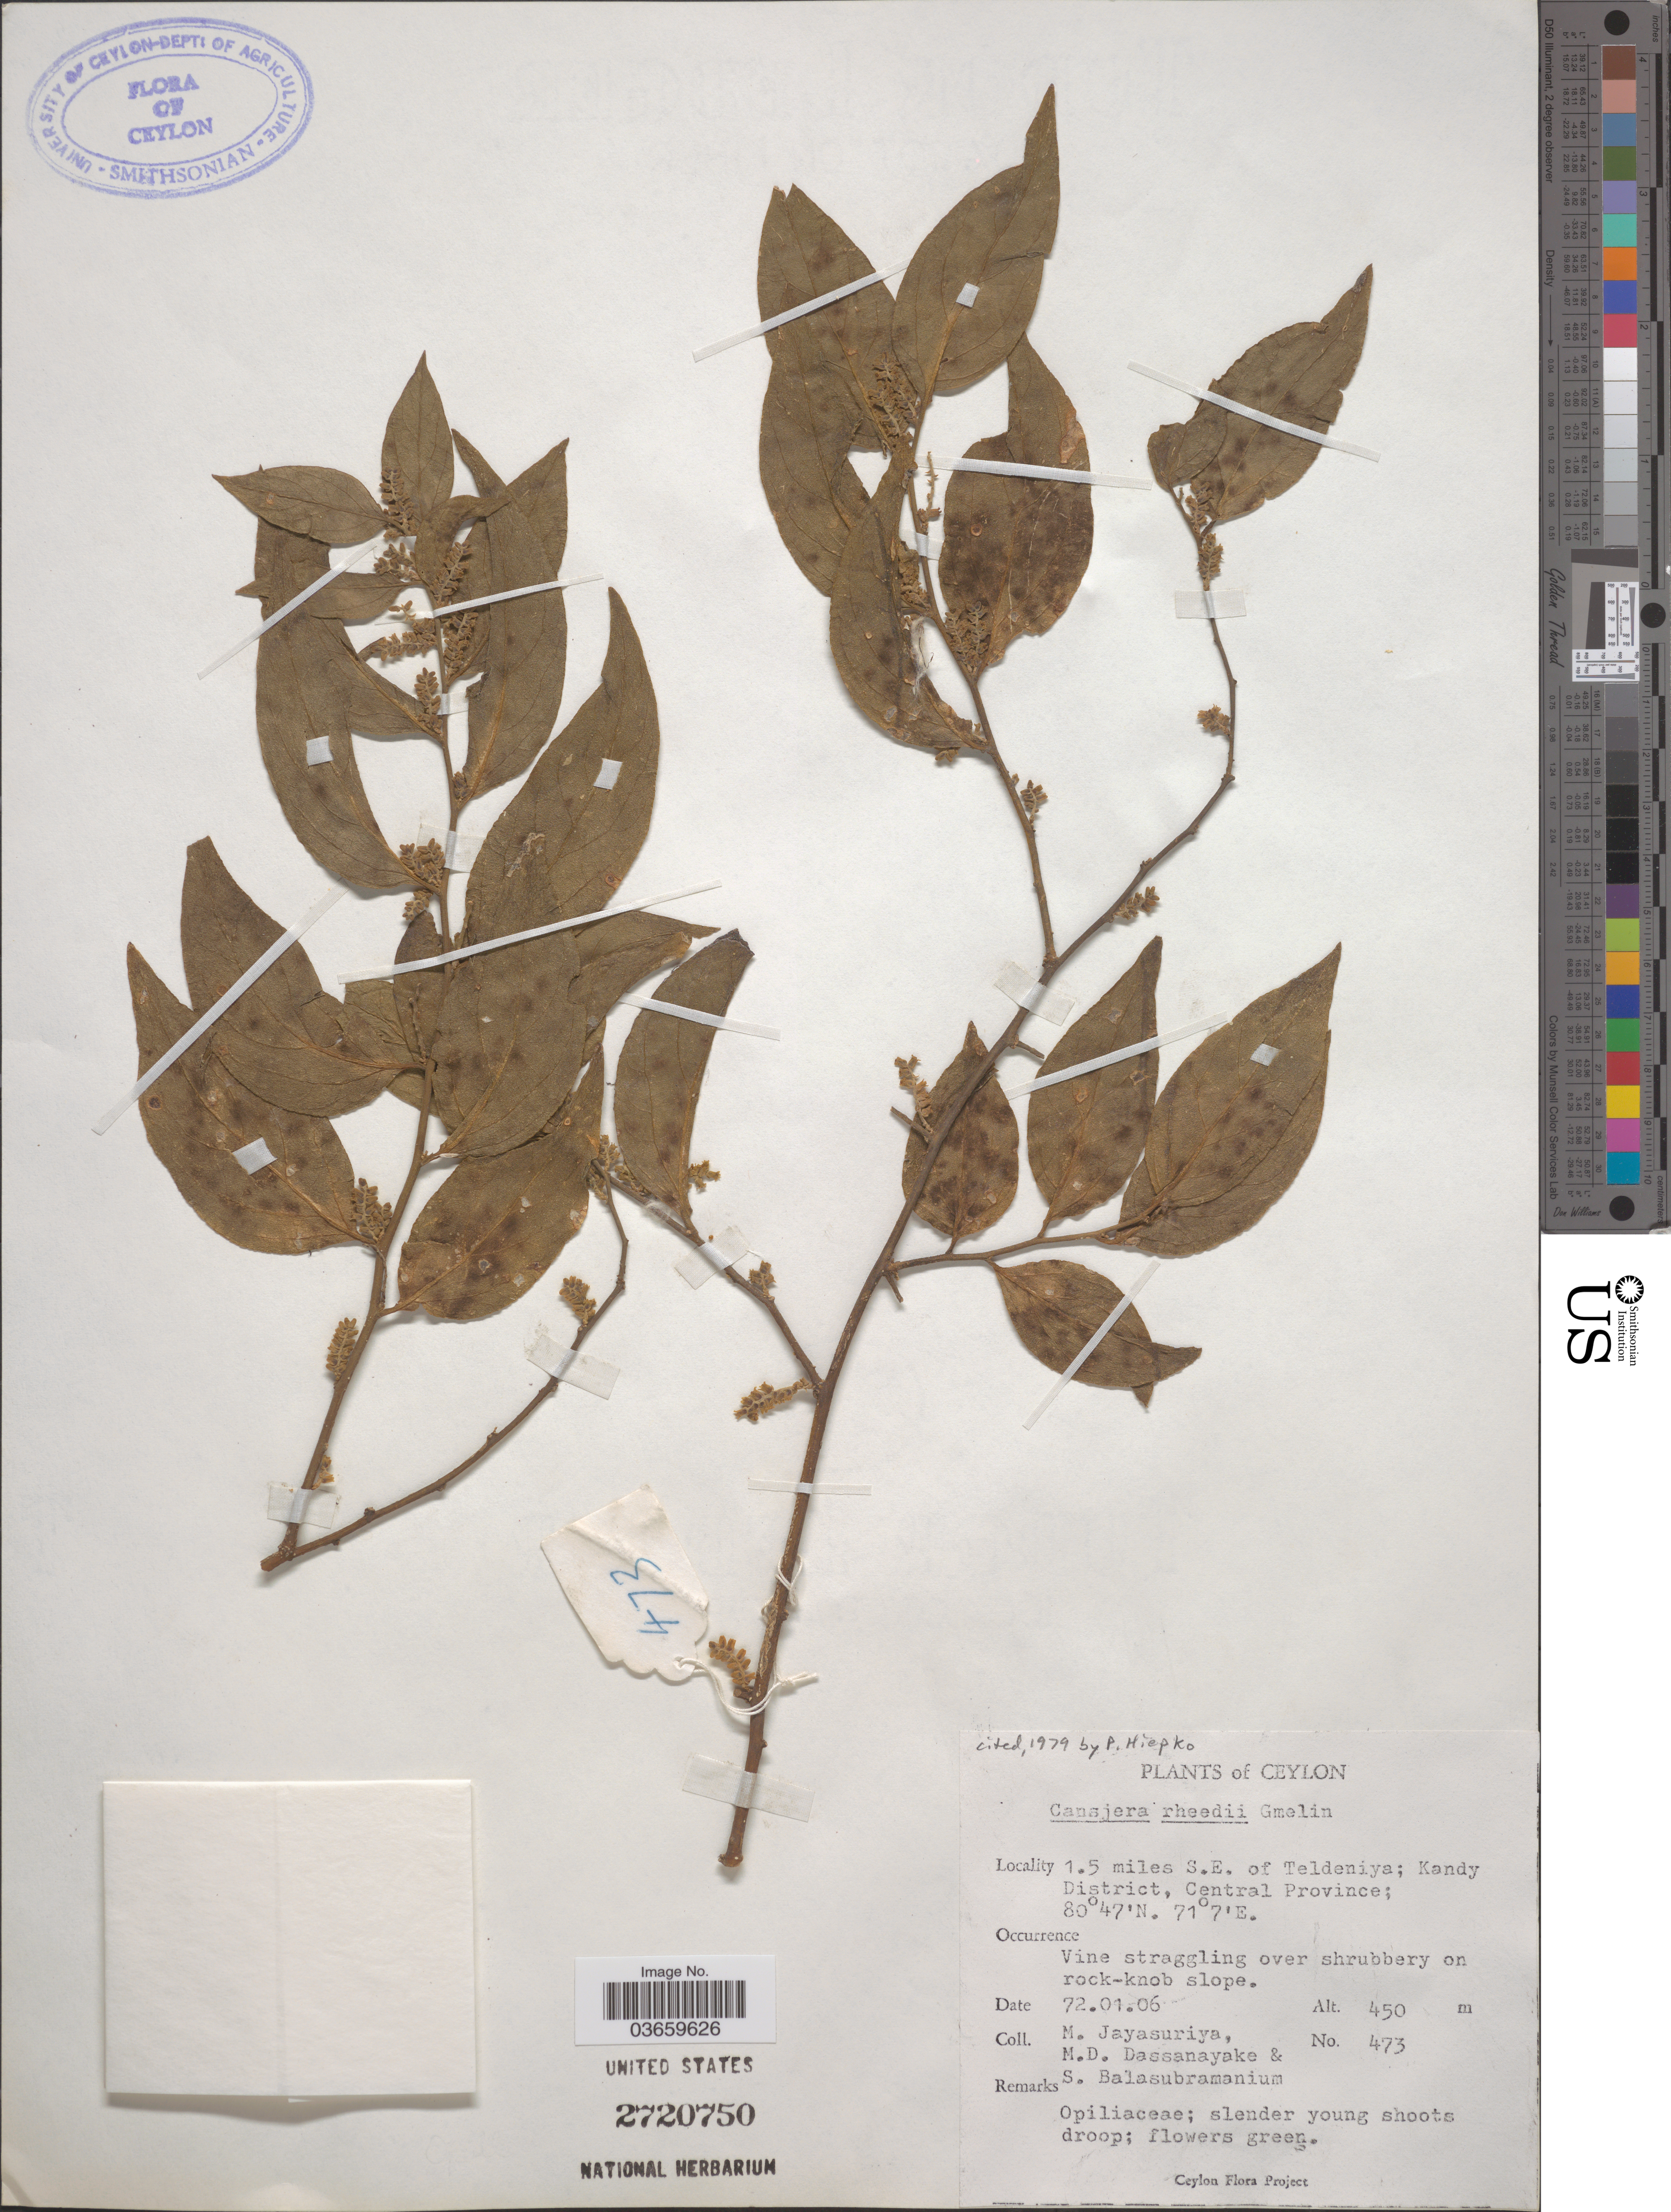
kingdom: Plantae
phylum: Tracheophyta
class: Magnoliopsida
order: Santalales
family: Opiliaceae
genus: Cansjera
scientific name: Cansjera rheedii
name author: J.F. Gmel.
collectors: M. Jayasuriya, M. D. Dassanayake & S. Balasubramanium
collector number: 473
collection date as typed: Transcribed d/m/y: 6/1/72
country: Sri Lanka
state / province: Central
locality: Ceylon. 1.5 miles S. E. of Teldeniya; Kandy District.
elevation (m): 450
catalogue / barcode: US 2720750